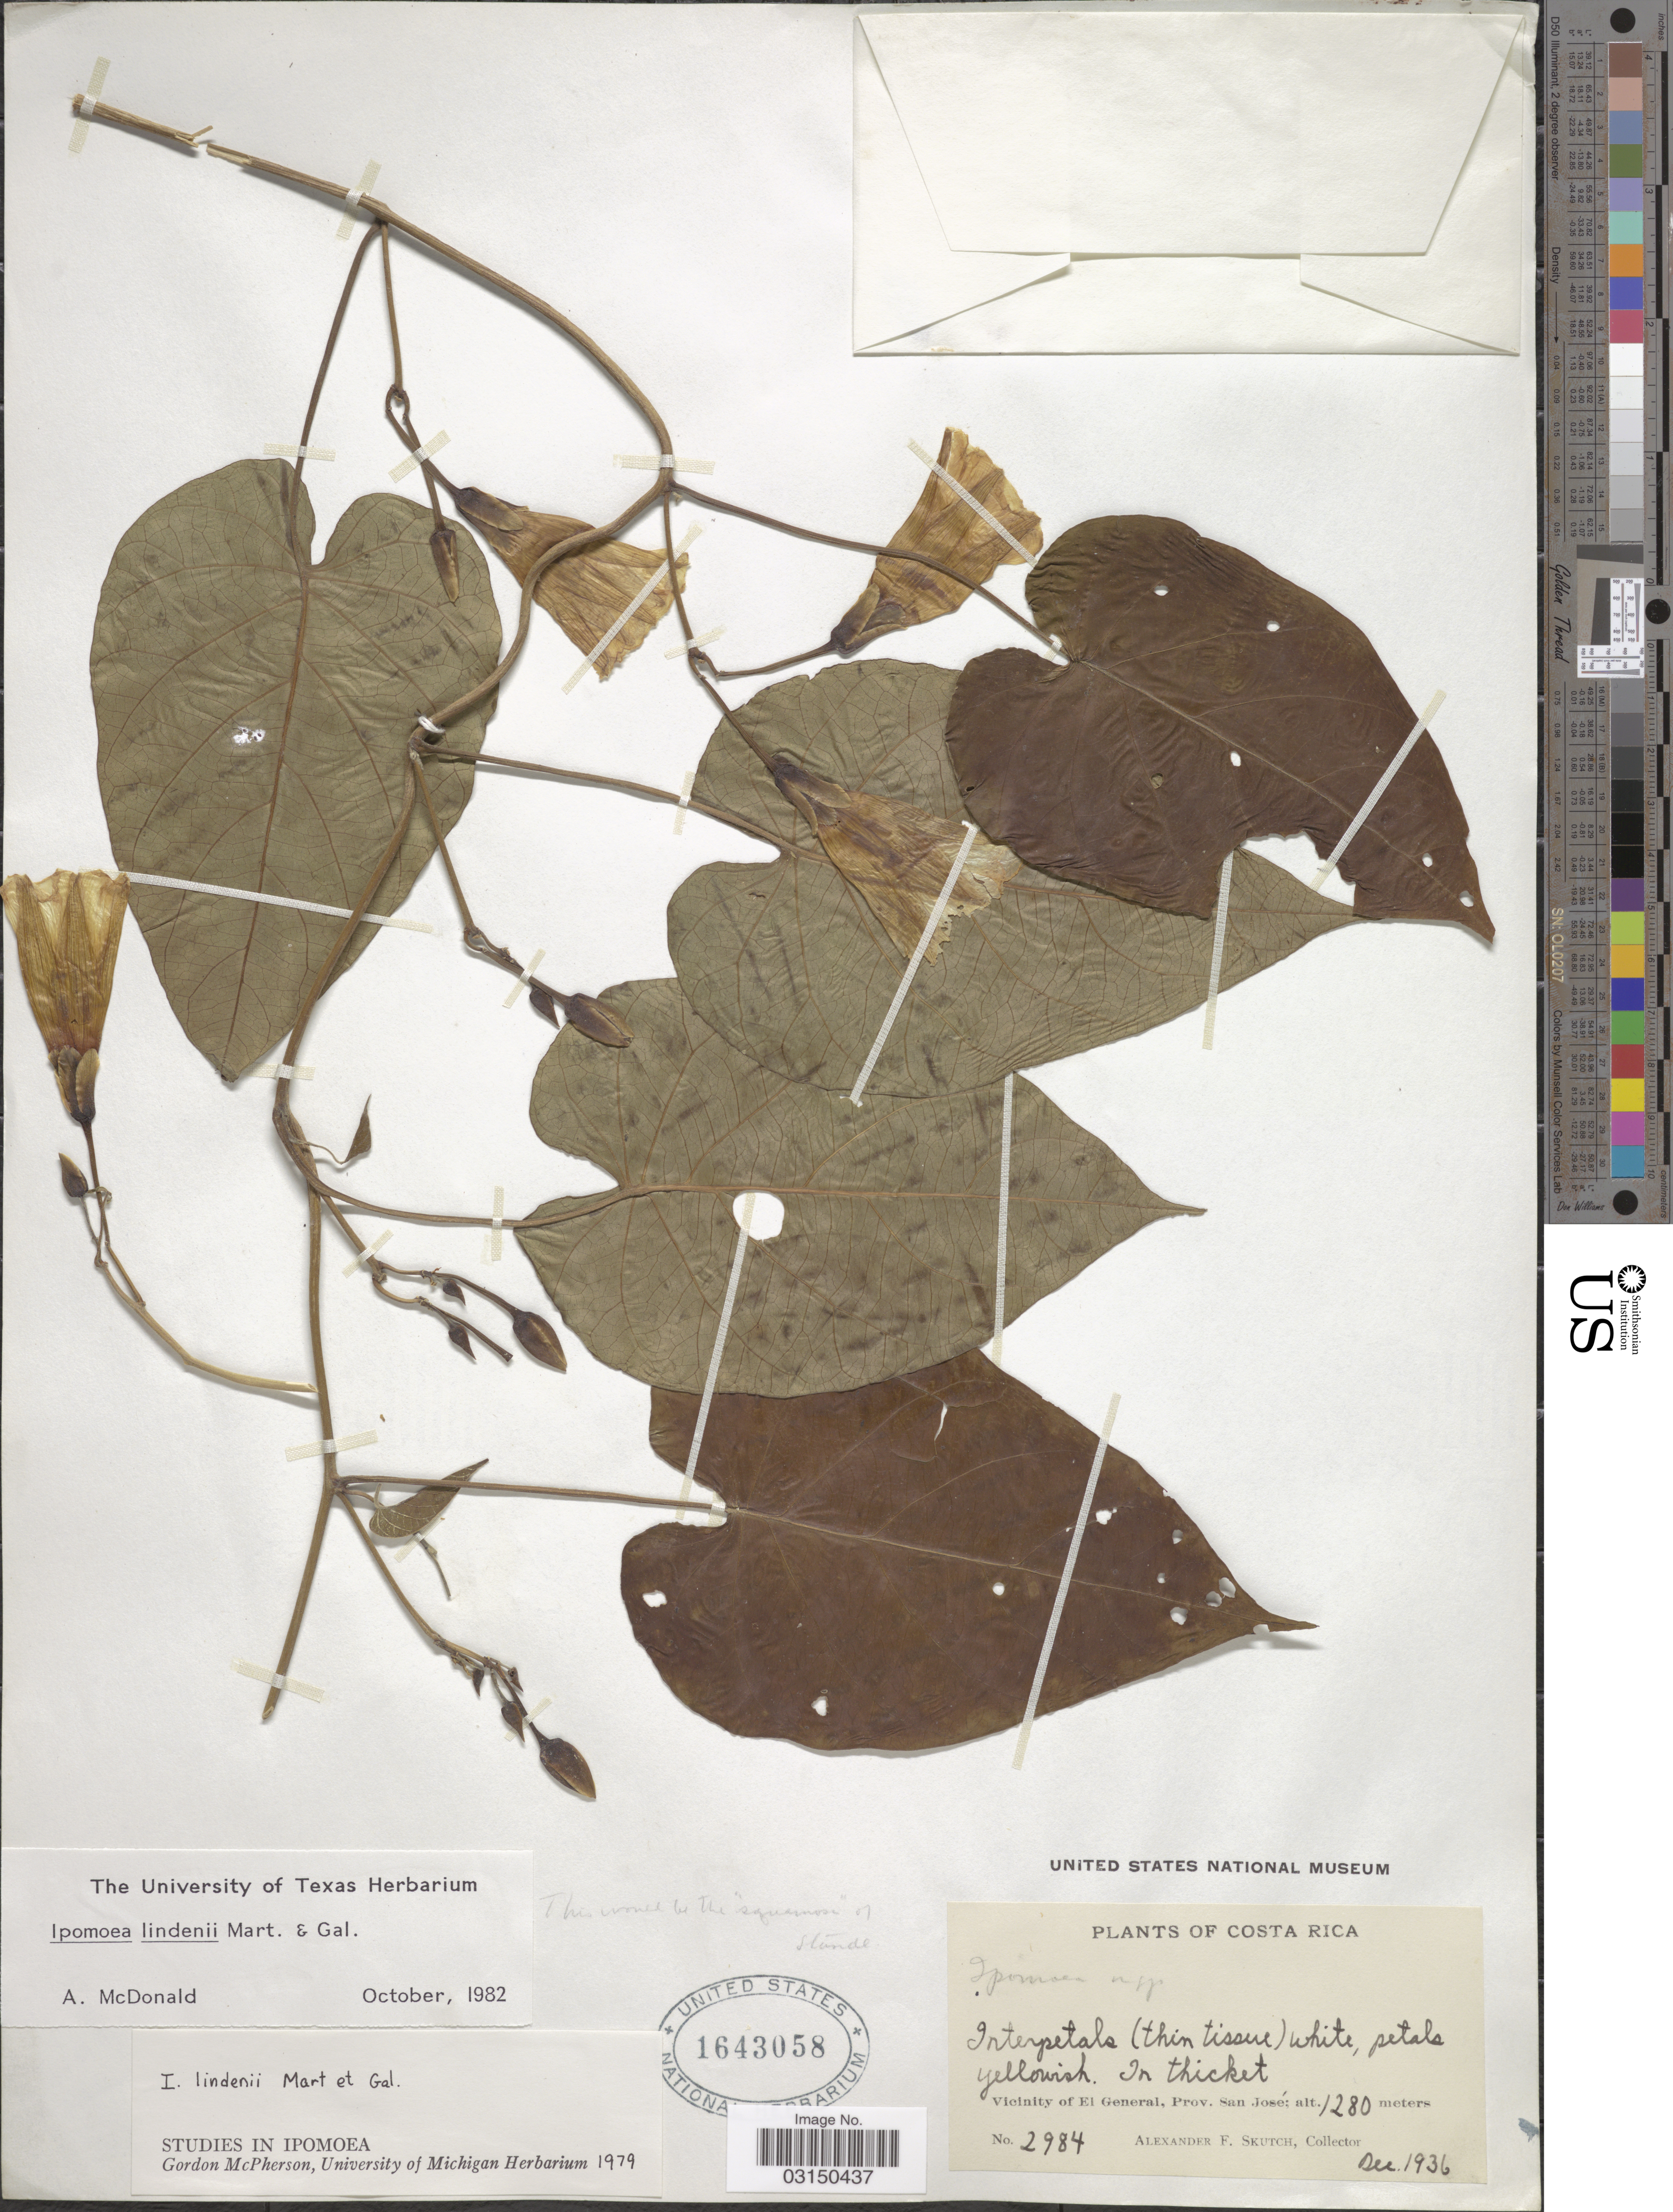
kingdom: Plantae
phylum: Tracheophyta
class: Magnoliopsida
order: Solanales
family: Convolvulaceae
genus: Ipomoea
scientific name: Ipomoea lindenii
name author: Galeotti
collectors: A. F. Skutch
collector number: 2984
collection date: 1936-12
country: Costa Rica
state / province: San José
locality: Vicinity of El General, Prov. San José.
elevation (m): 1280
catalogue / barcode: US 1643058